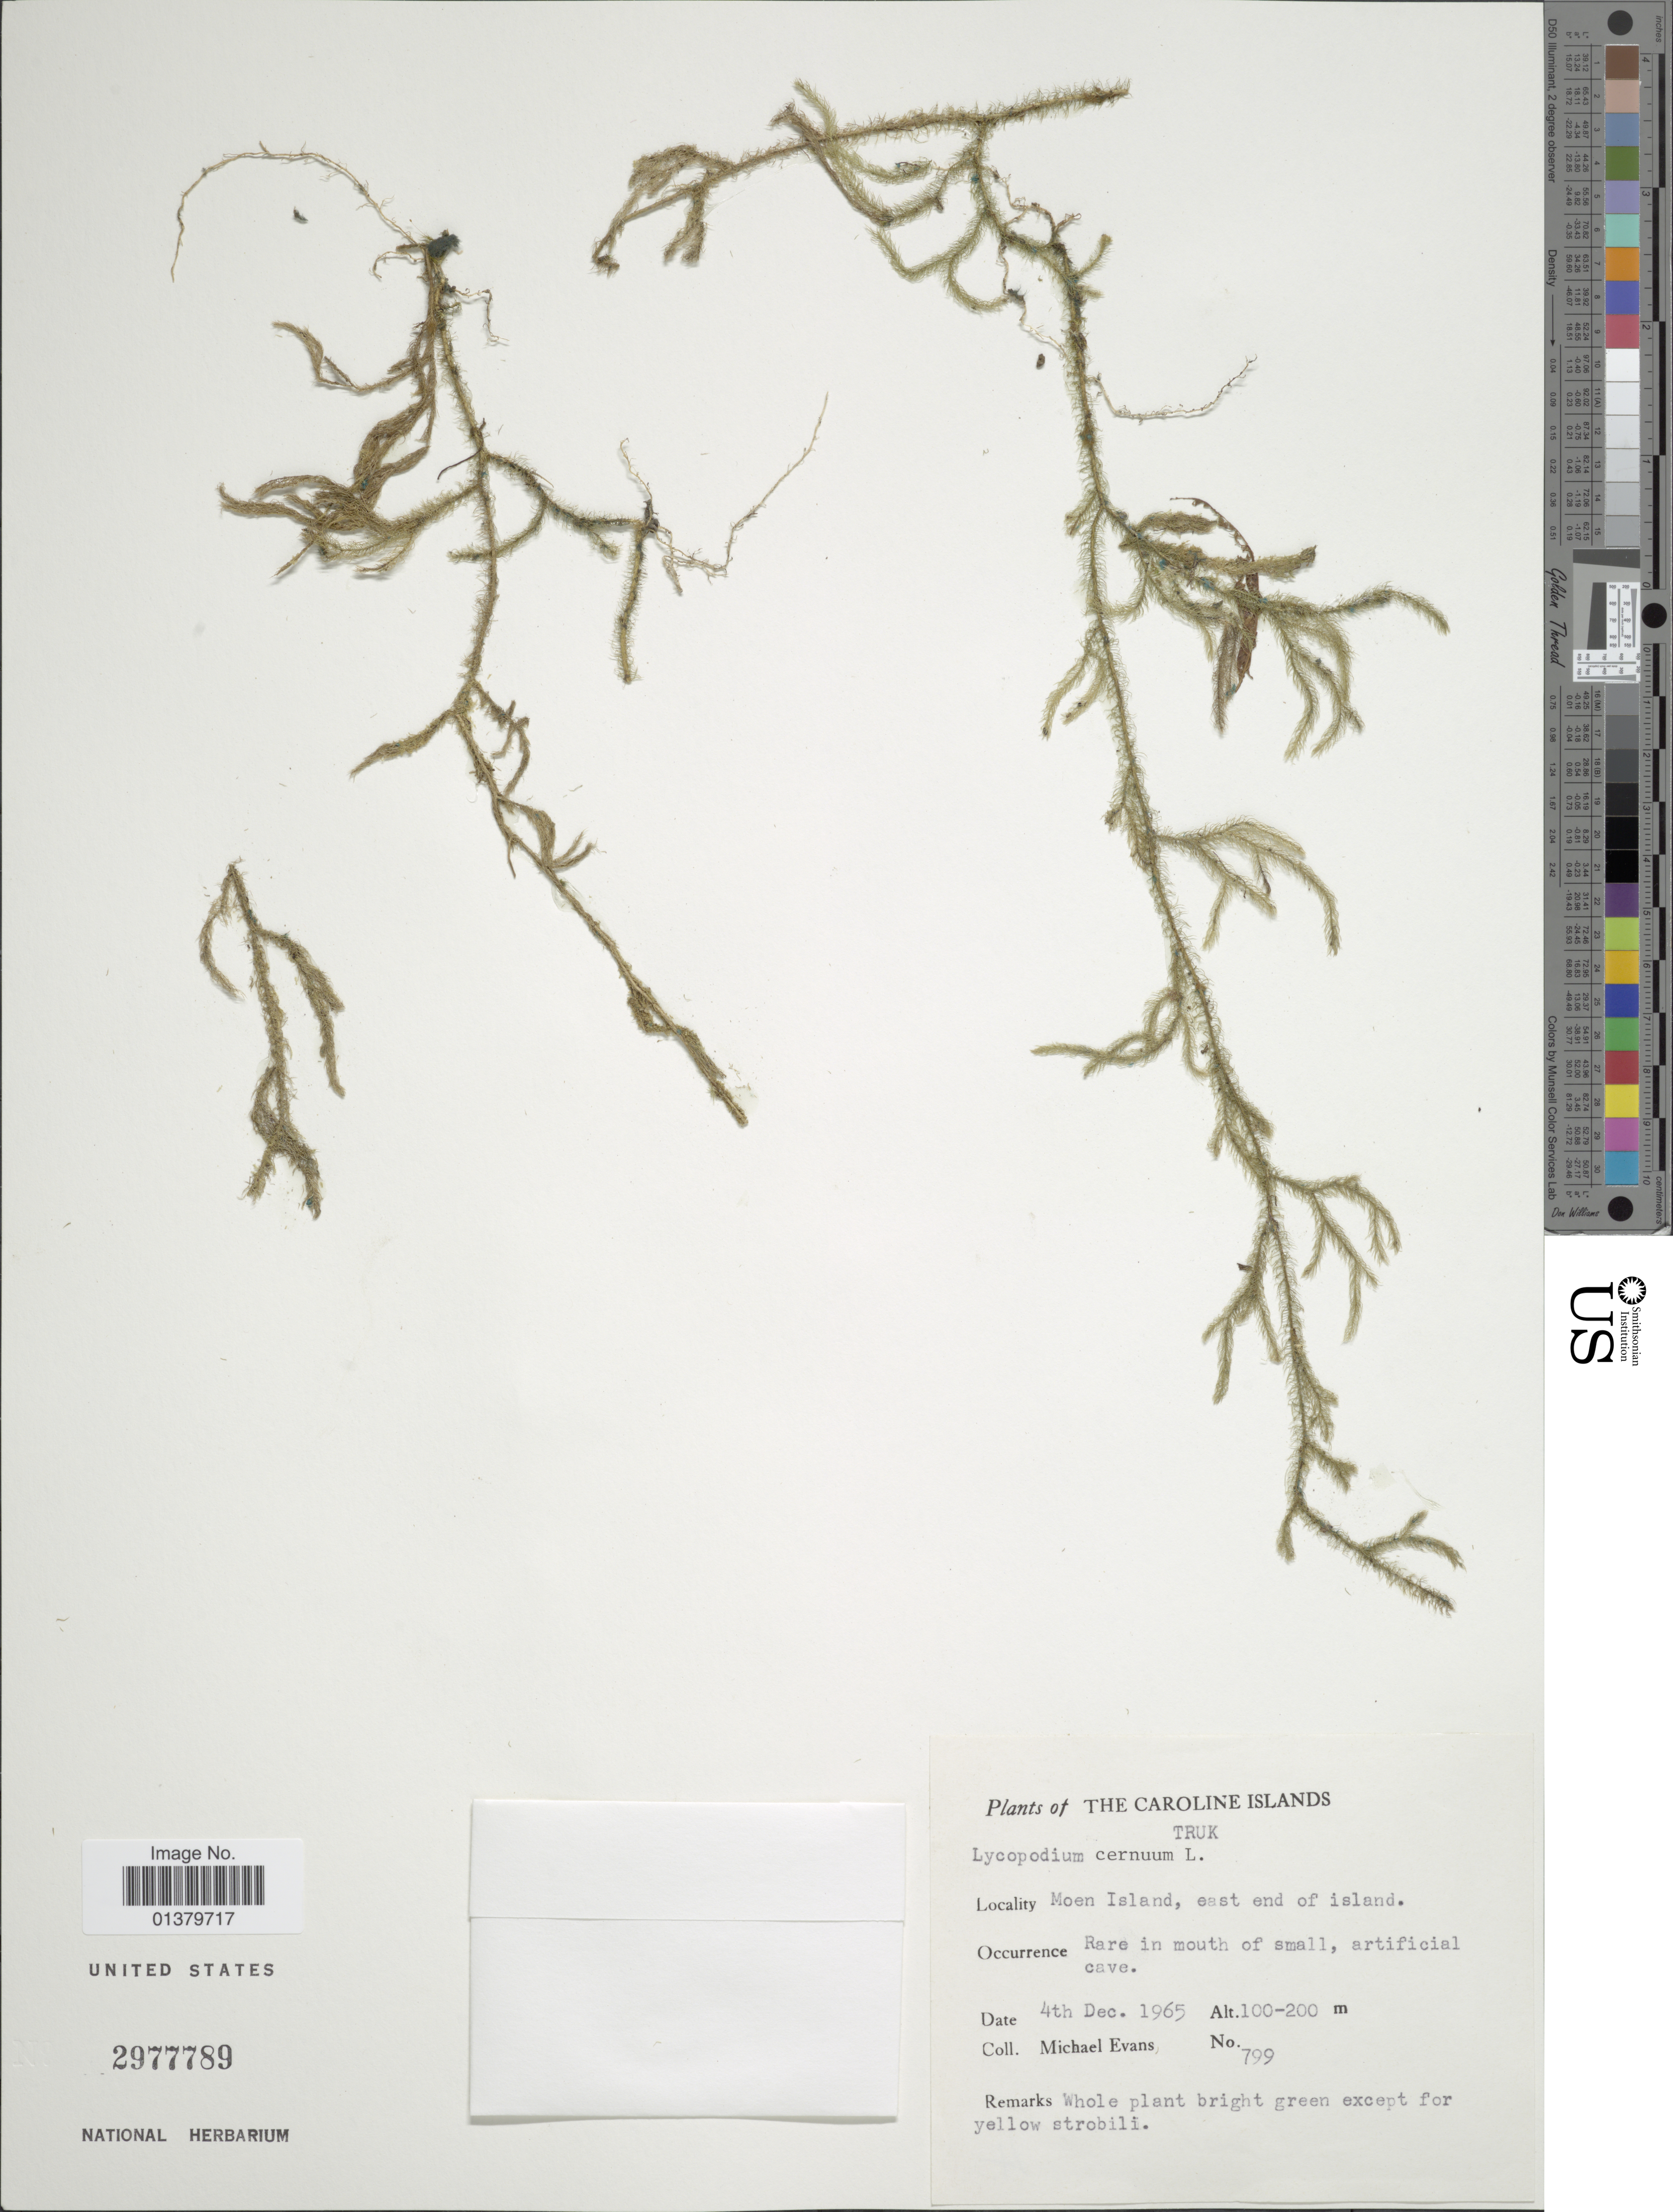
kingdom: Plantae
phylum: Tracheophyta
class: Lycopodiopsida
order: Lycopodiales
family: Lycopodiaceae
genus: Palhinhaea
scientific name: Palhinhaea cernua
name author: (L.) Vasc. & Franco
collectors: M. Evans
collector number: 799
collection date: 1965-12-04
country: Micronesia, Federated States of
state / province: Truk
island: Moen [Wono]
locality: The Caroline Islands, Moen Island, east of island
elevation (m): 100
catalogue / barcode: US 2977789